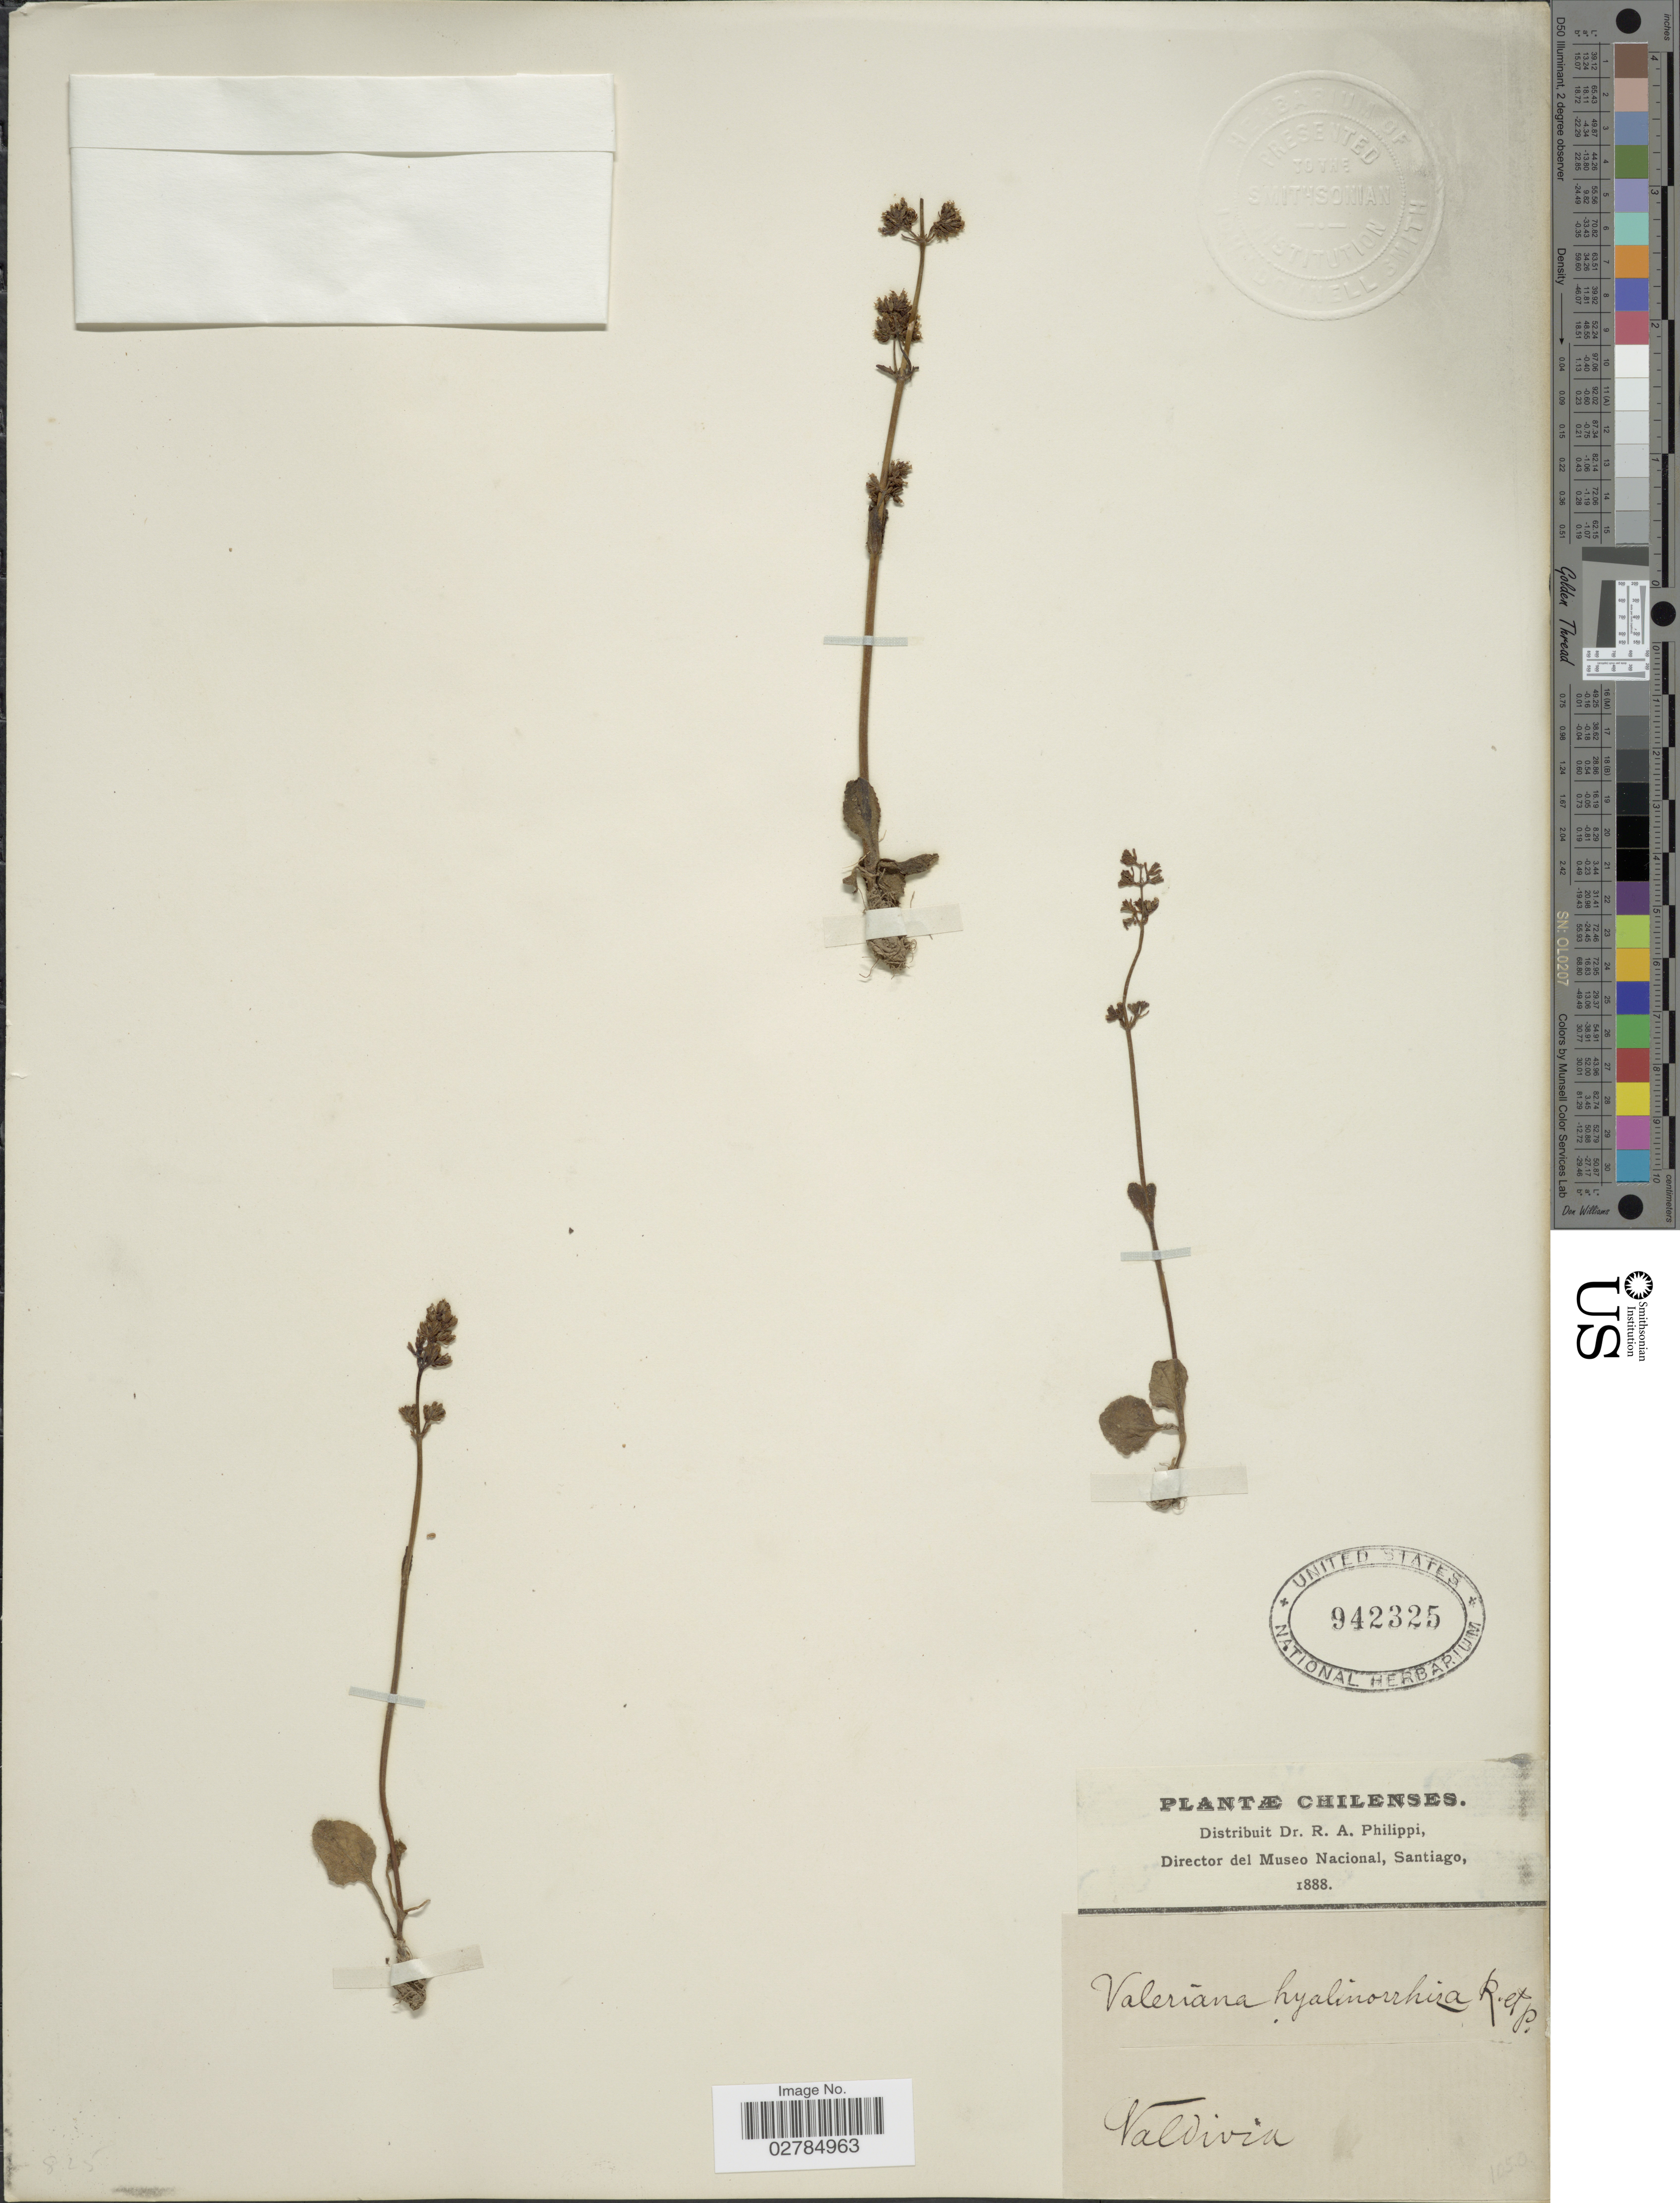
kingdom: Plantae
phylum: Tracheophyta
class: Magnoliopsida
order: Dipsacales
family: Caprifoliaceae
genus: Valeriana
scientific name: Valeriana obtusifolia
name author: DC.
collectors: R. A. Philippi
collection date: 1888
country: Chile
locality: Valdivia.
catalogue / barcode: US 942325